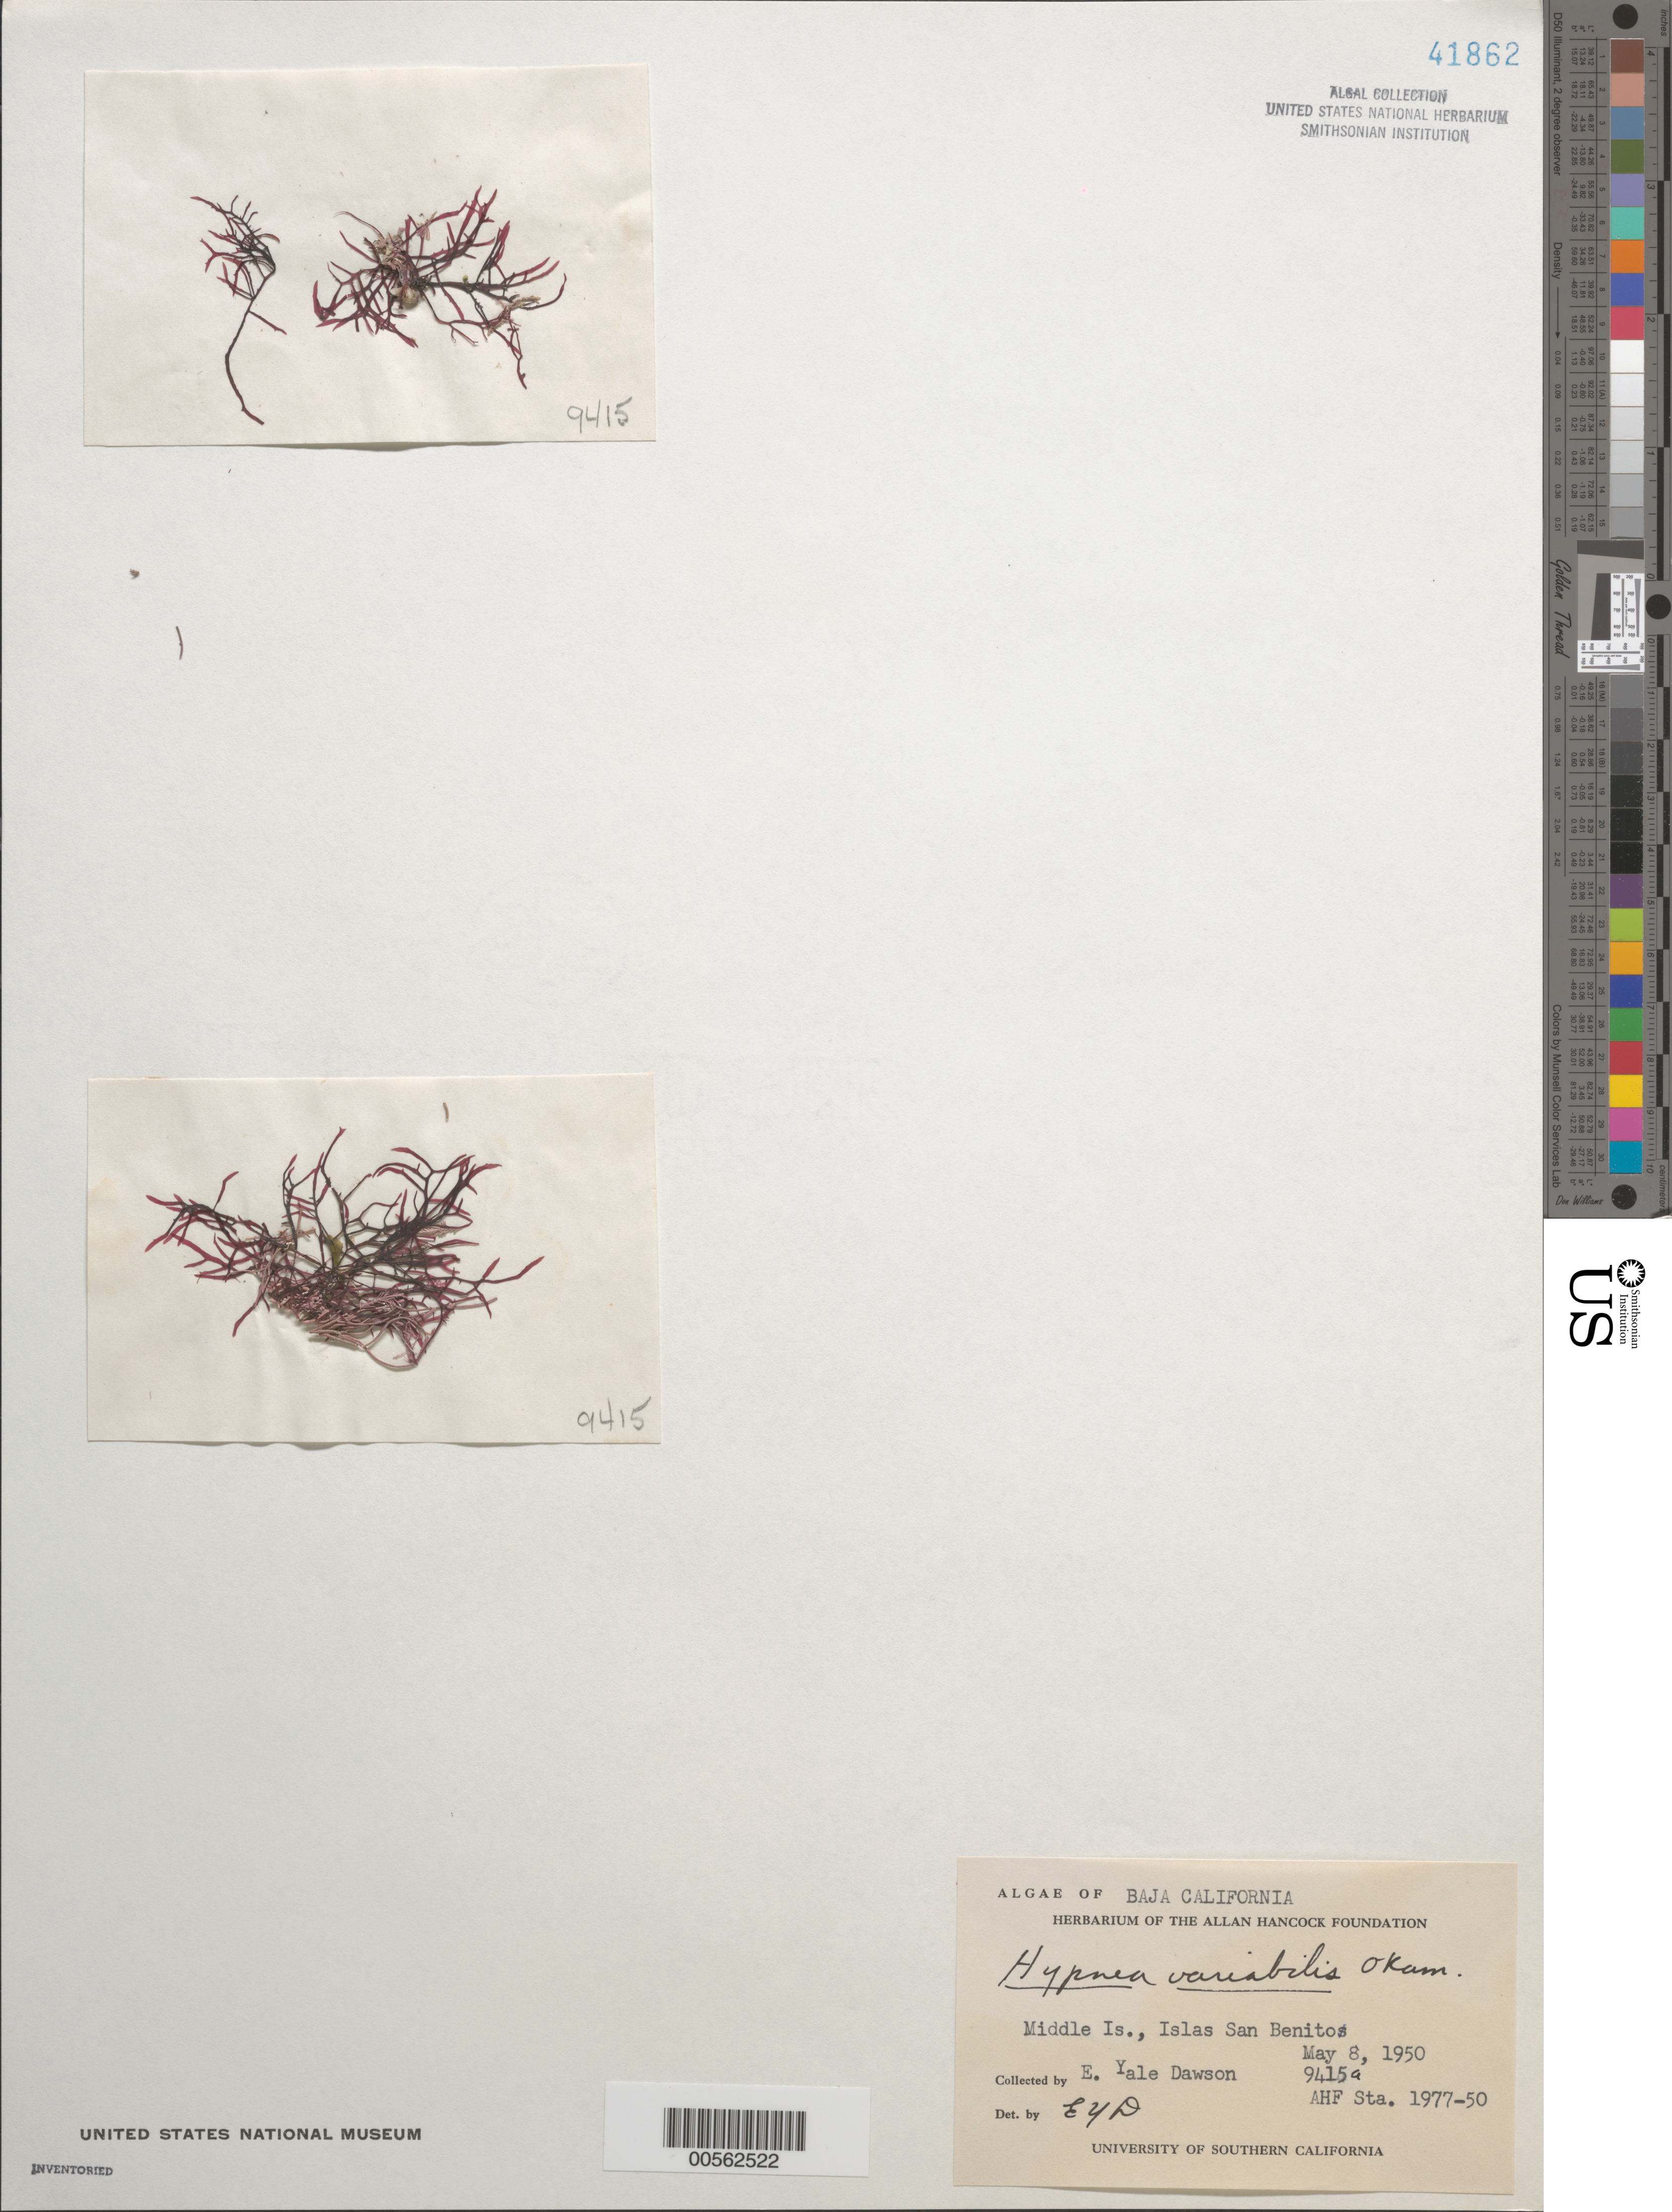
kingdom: Plantae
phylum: Rhodophyta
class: Florideophyceae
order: Gigartinales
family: Cystocloniaceae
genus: Hypnea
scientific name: Hypnea variabilis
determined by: Holguin Q., O.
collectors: E. Y. Dawson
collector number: EYD 9415a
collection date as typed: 08 May 1950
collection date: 1950-05-08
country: Mexico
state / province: Baja California Norte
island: Middle Island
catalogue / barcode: US 41862